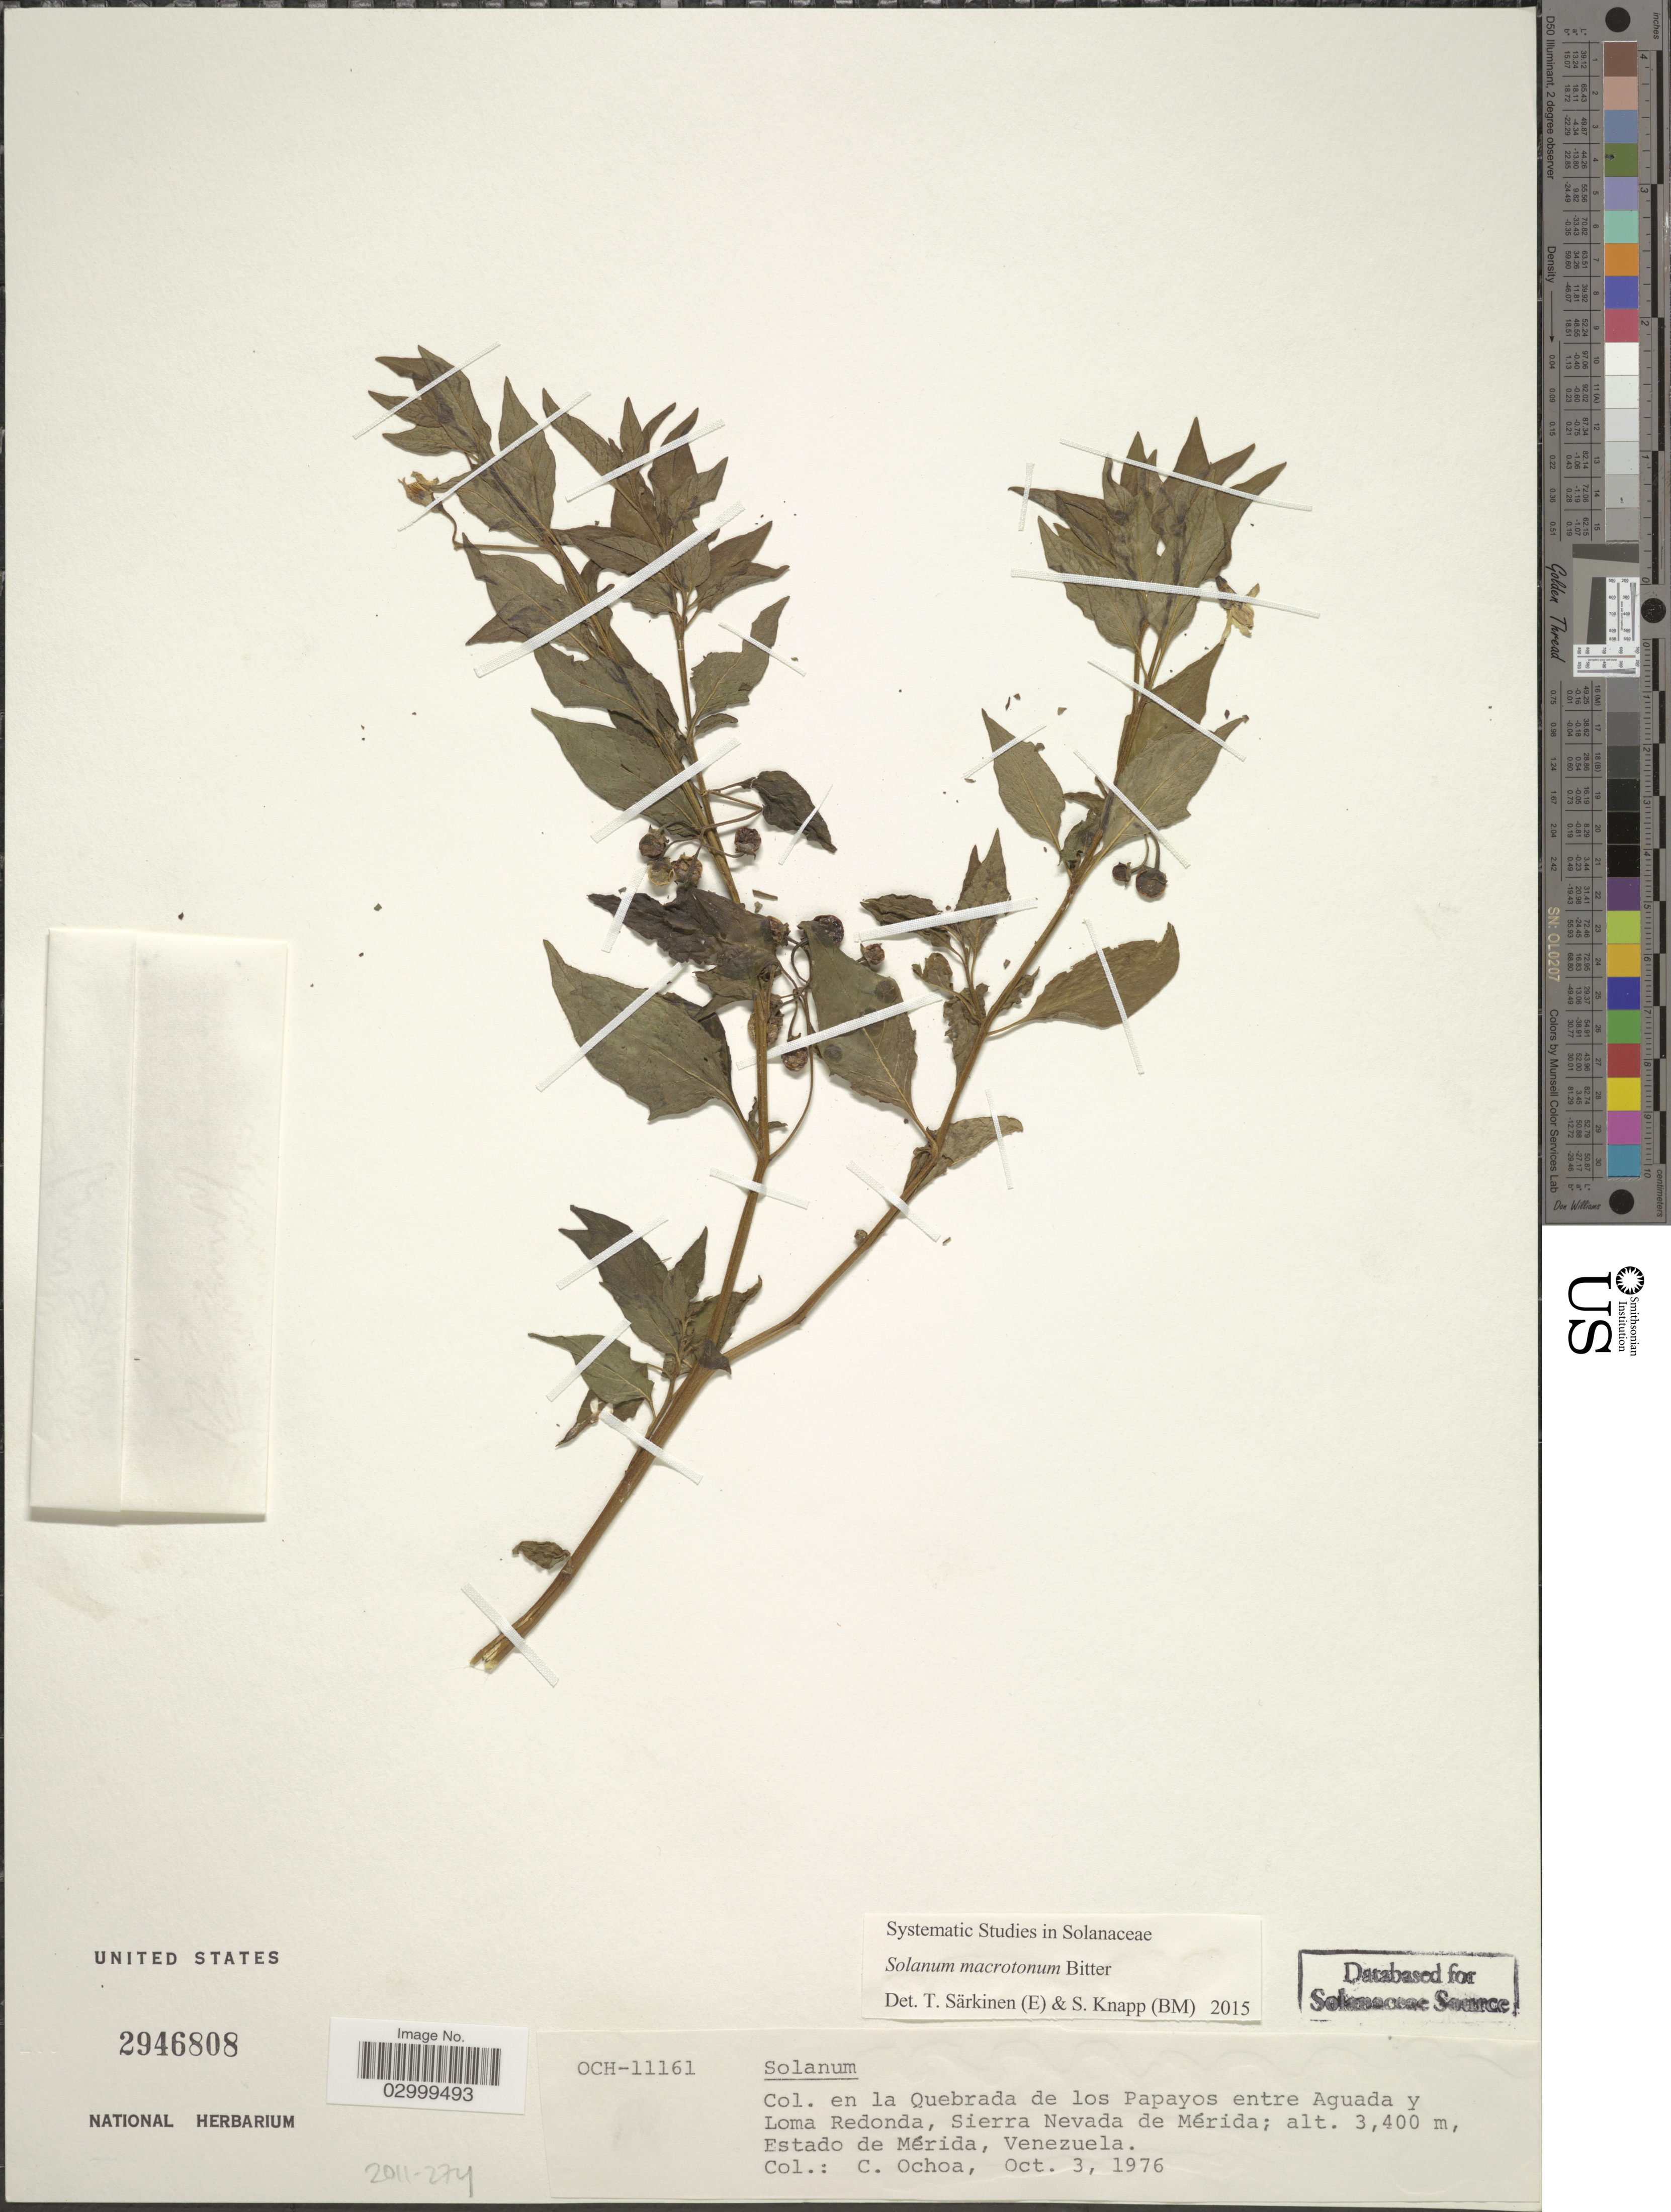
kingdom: Plantae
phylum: Tracheophyta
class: Magnoliopsida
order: Solanales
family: Solanaceae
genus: Solanum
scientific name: Solanum macrotonum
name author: Bitter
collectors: C. Ochoa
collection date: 1976-10-03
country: Venezuela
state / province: Mérida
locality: En la Quebrada de los Papayos entre Aguada y Loma Redonda, Sierra Nevada de Mérida.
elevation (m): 3400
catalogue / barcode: US 2946808